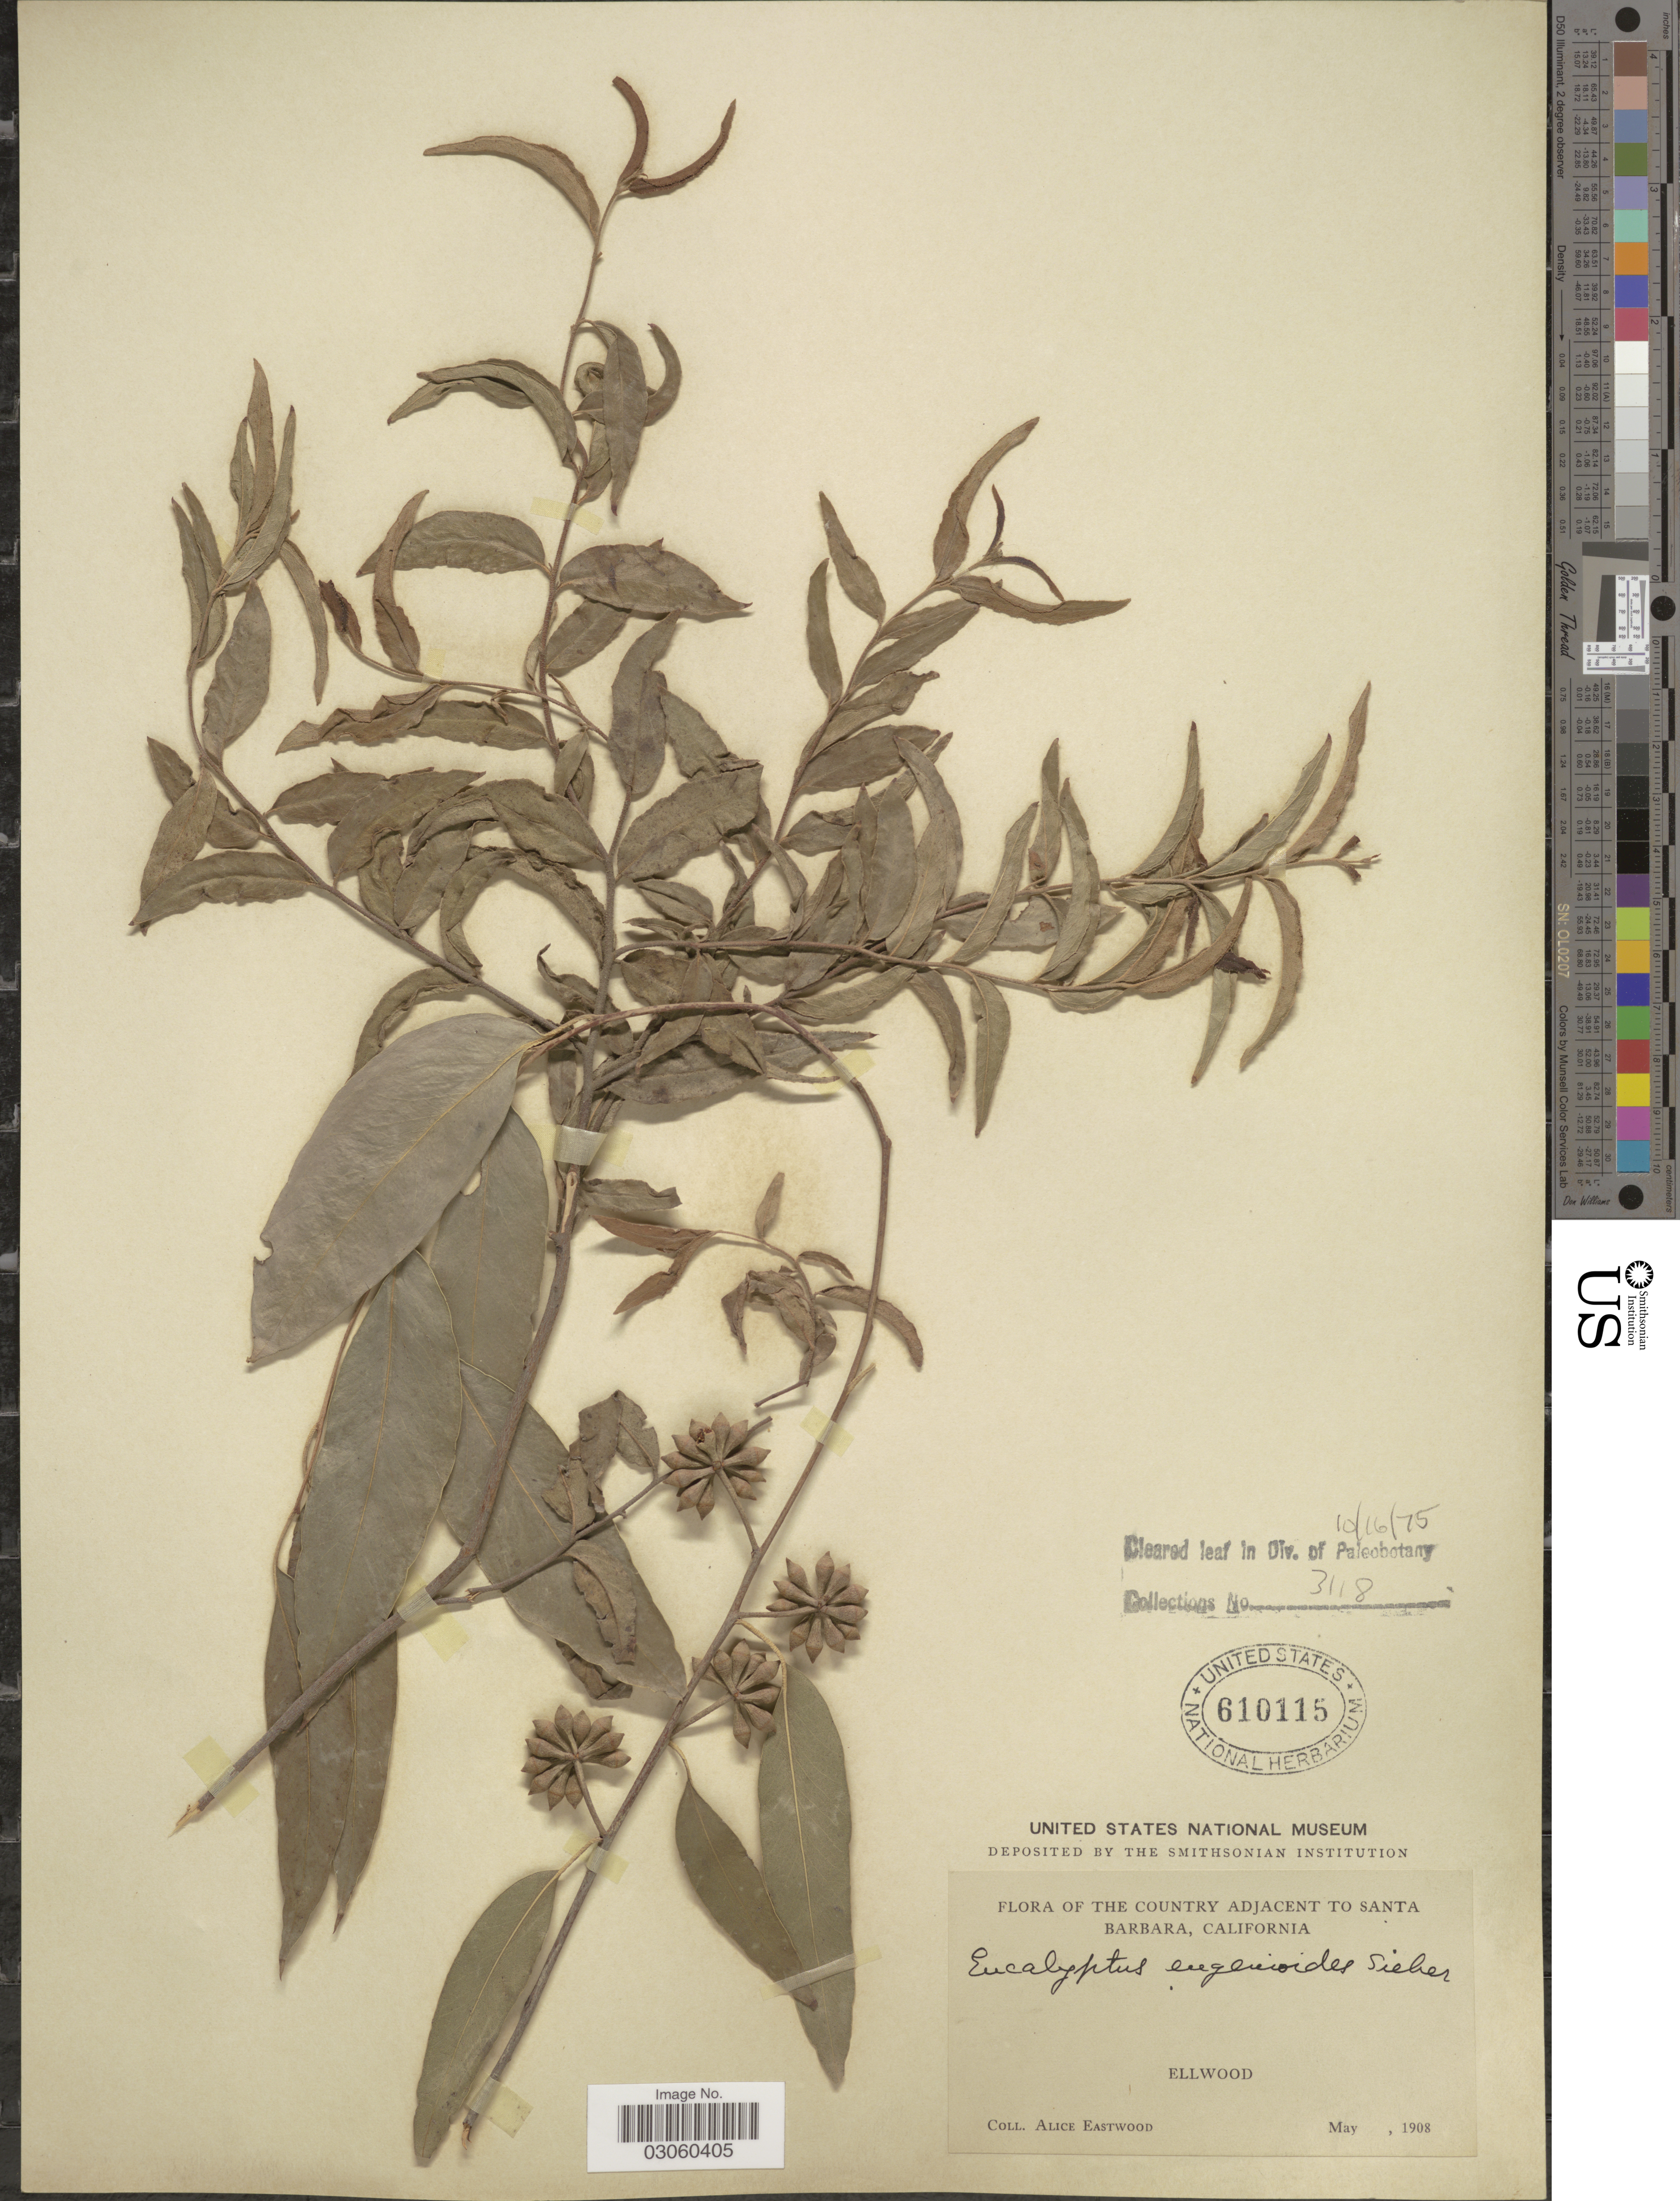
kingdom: Plantae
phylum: Tracheophyta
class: Magnoliopsida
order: Myrtales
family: Myrtaceae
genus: Eucalyptus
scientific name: Eucalyptus eugenioides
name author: Siebert ex Spreng.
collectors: A. Eastwood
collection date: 1908-05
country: United States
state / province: California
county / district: Santa Barbara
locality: Country adjacent to Santa Barbara, California. Ellwood.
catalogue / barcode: US 610115